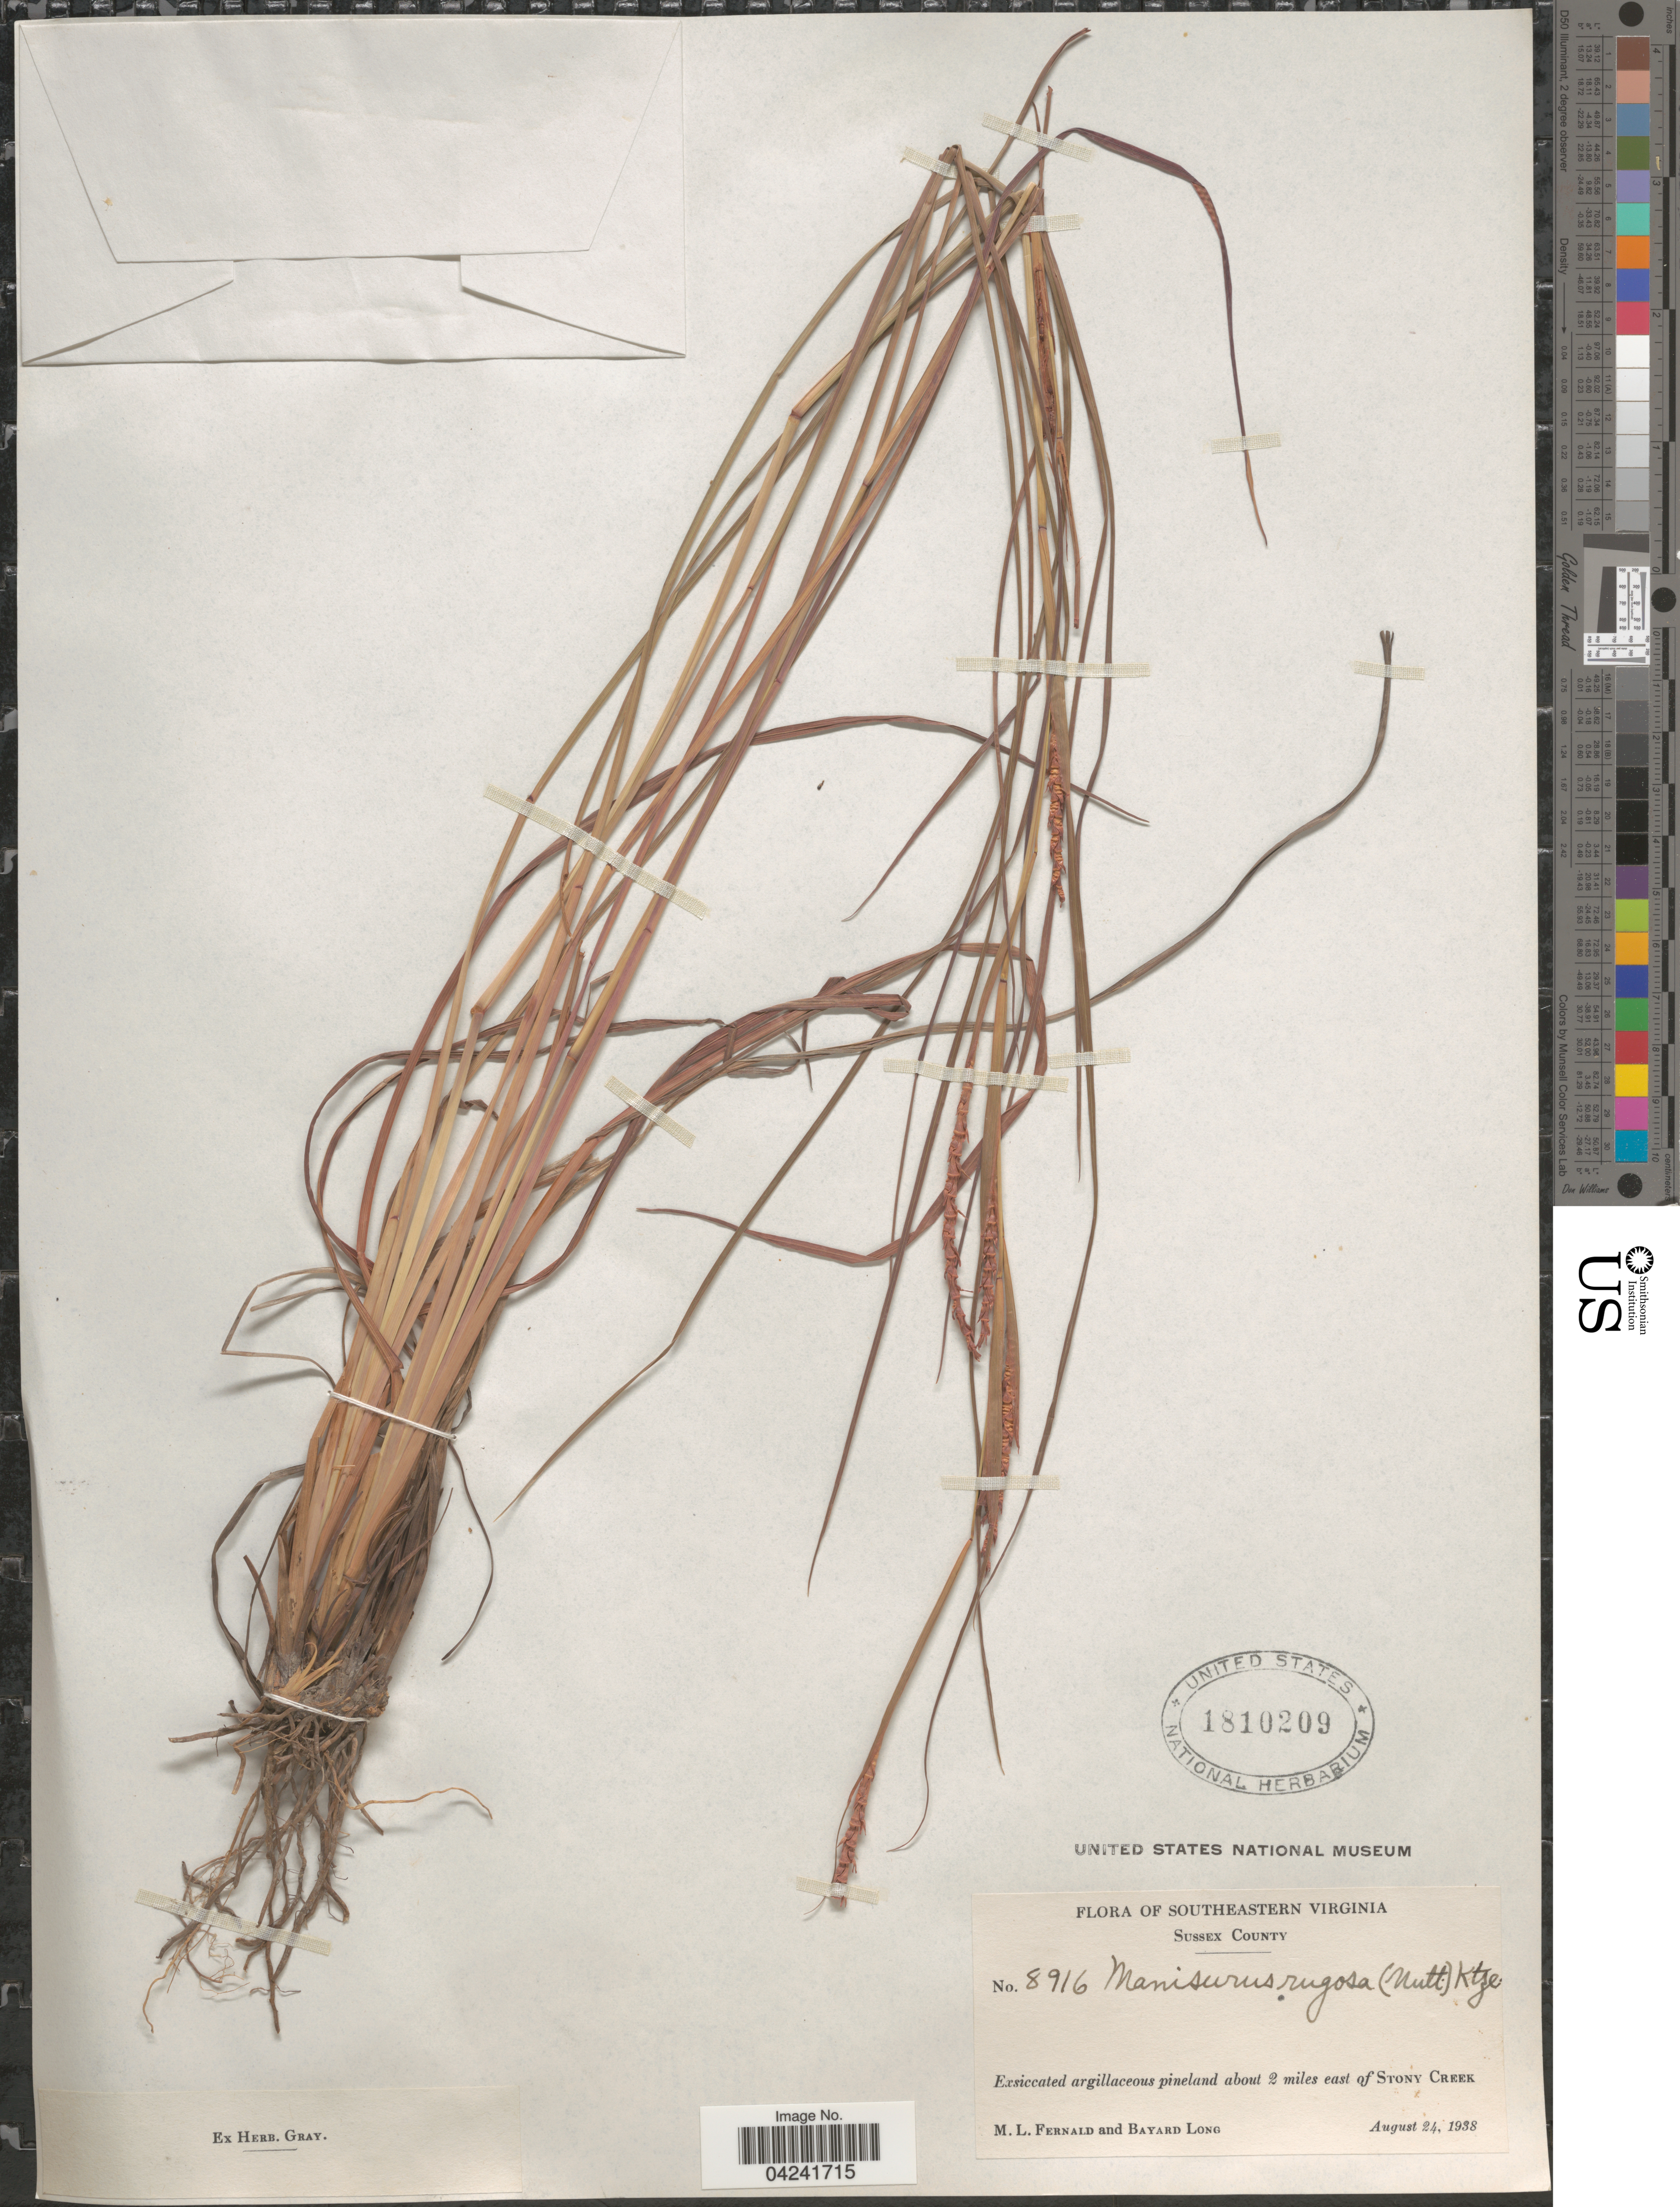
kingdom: Plantae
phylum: Tracheophyta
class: Liliopsida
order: Poales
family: Poaceae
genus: Mnesithea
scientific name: Mnesithea rugosa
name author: (Nutt.) de Koning & Sosef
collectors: M. L. Fernald & B. Long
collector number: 8916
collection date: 1938-08-24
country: United States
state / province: Virginia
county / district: Sussex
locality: Southeastern Virginia. Sussex County. Exsiccated argillaceous pineland about 2 miles east of Stony Creek.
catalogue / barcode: US 1810209